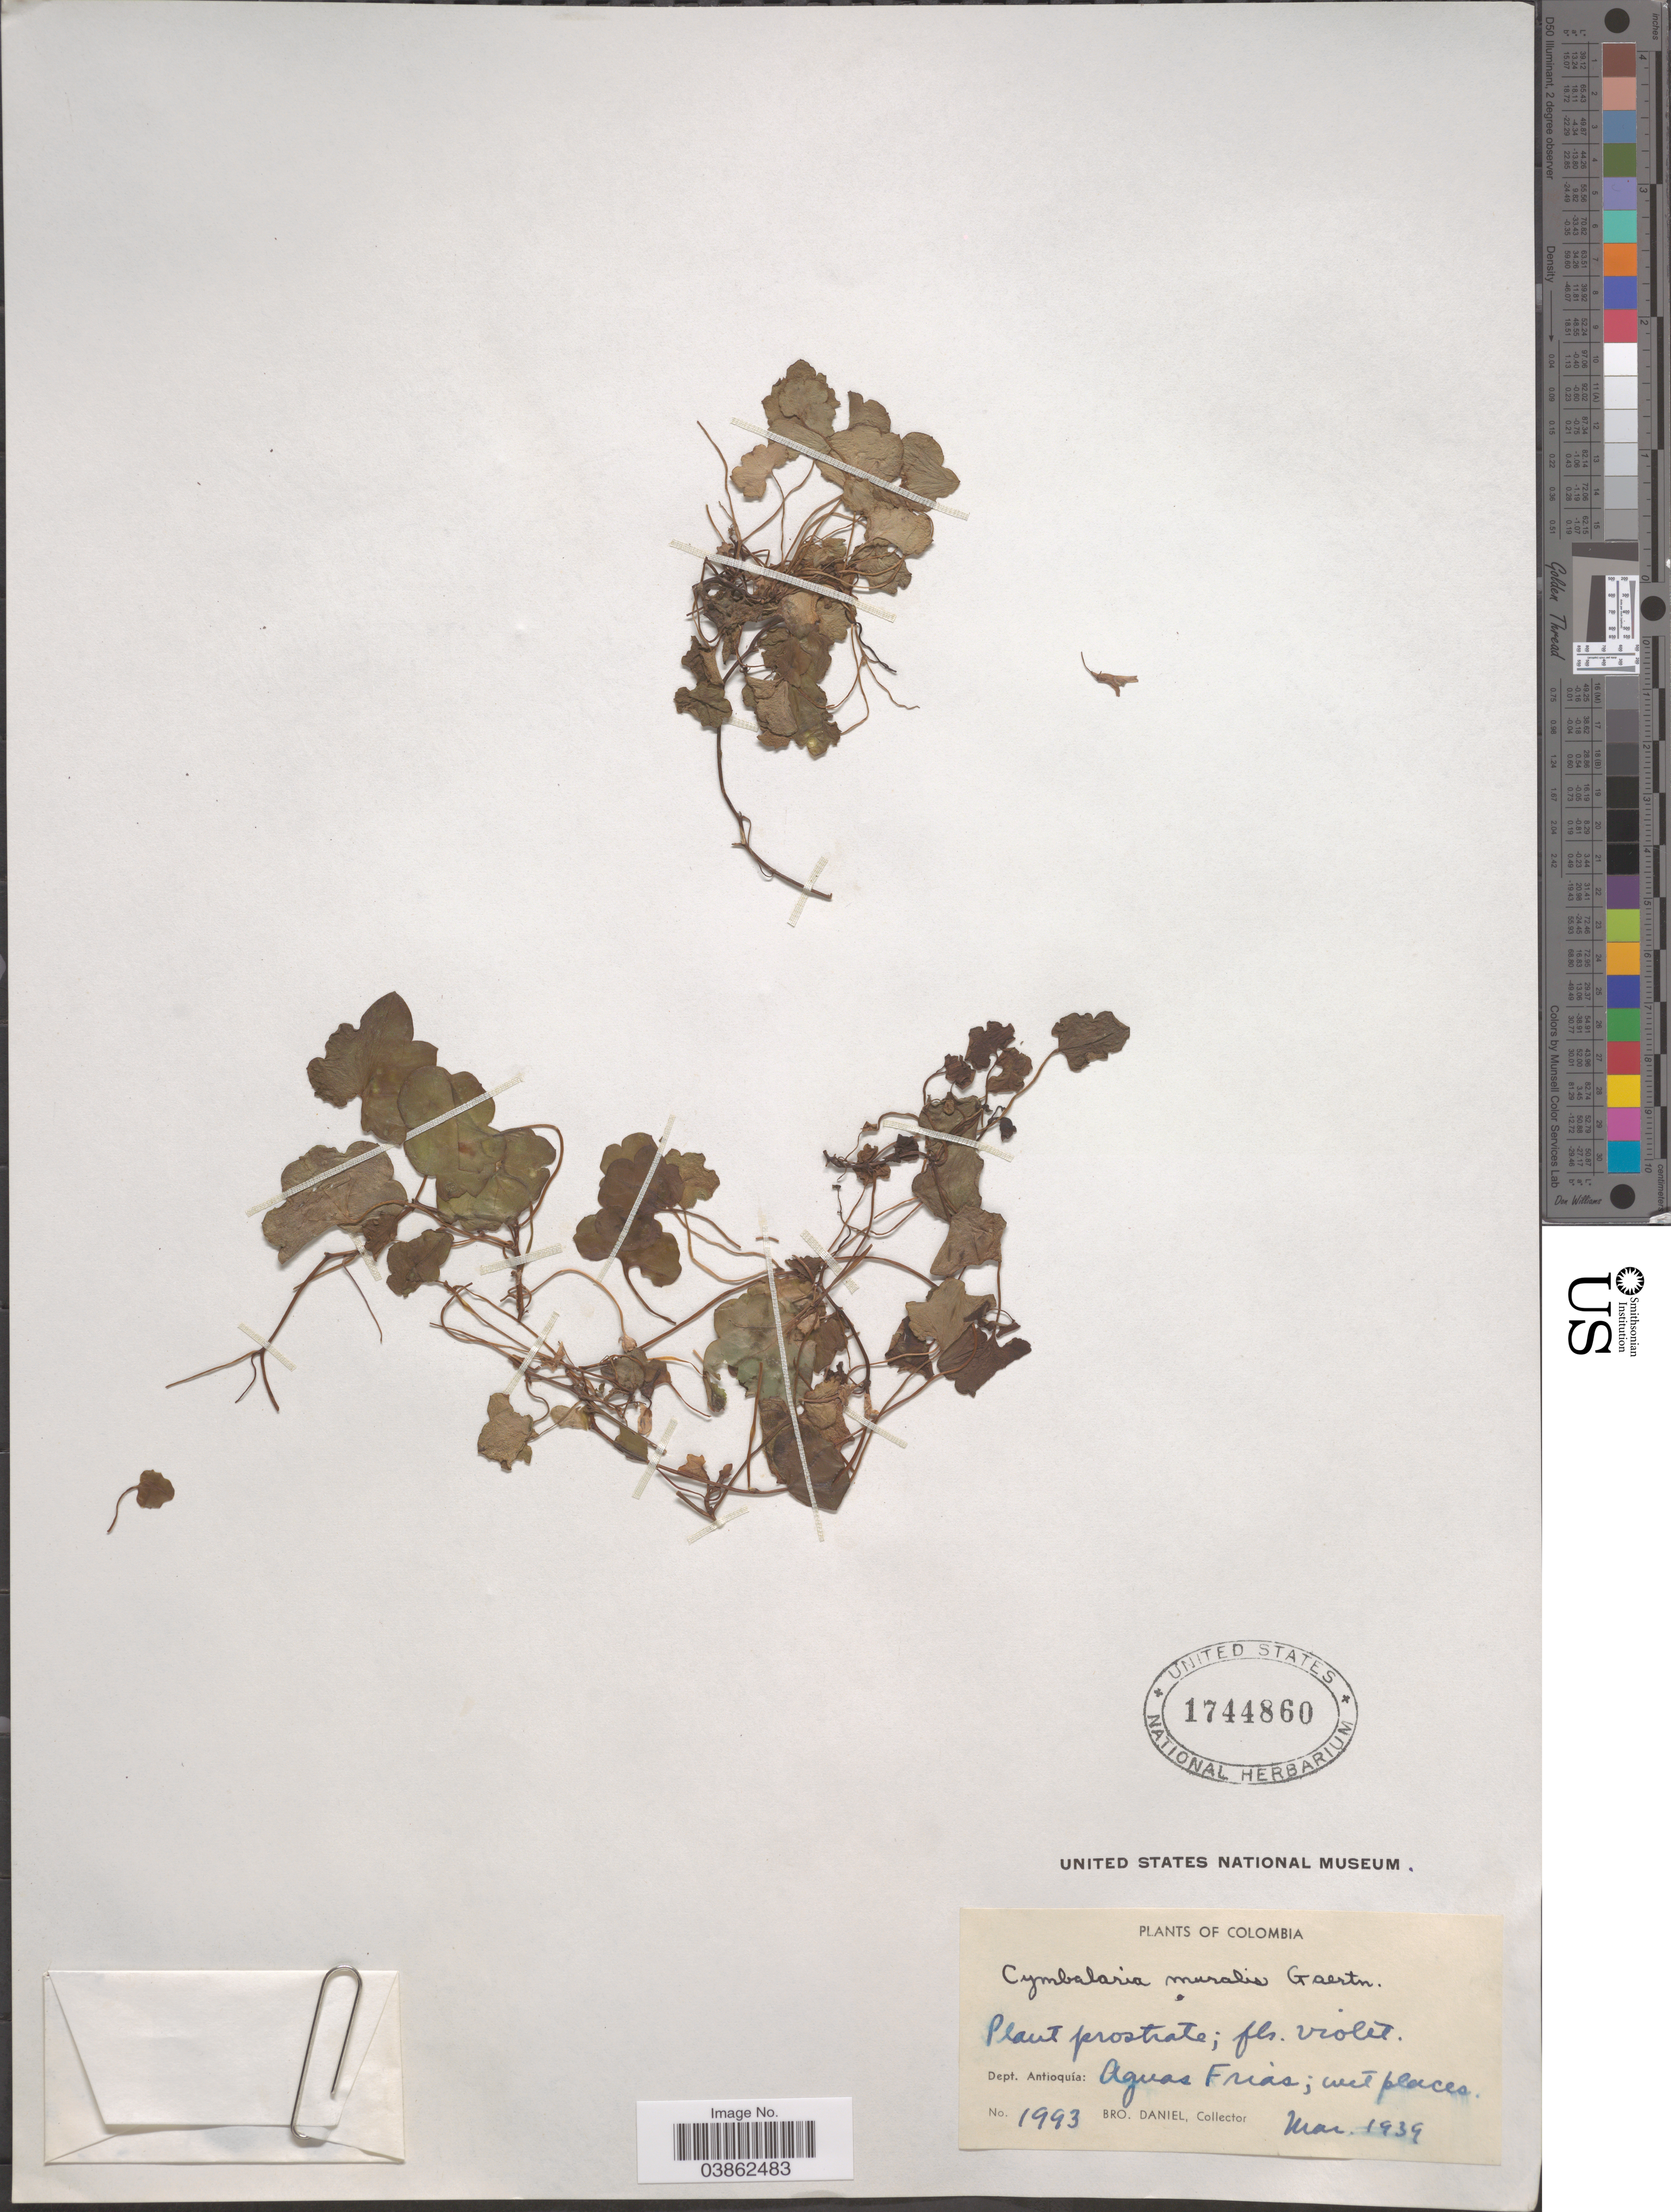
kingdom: Plantae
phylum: Tracheophyta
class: Magnoliopsida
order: Lamiales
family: Plantaginaceae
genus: Cymbalaria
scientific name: Cymbalaria muralis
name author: Gaertn. et al.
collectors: Bro. Daniel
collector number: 1993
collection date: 1939-03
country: Colombia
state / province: Antioquia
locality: Dept. Antioquía: Aguas Frias.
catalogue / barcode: US 1744860